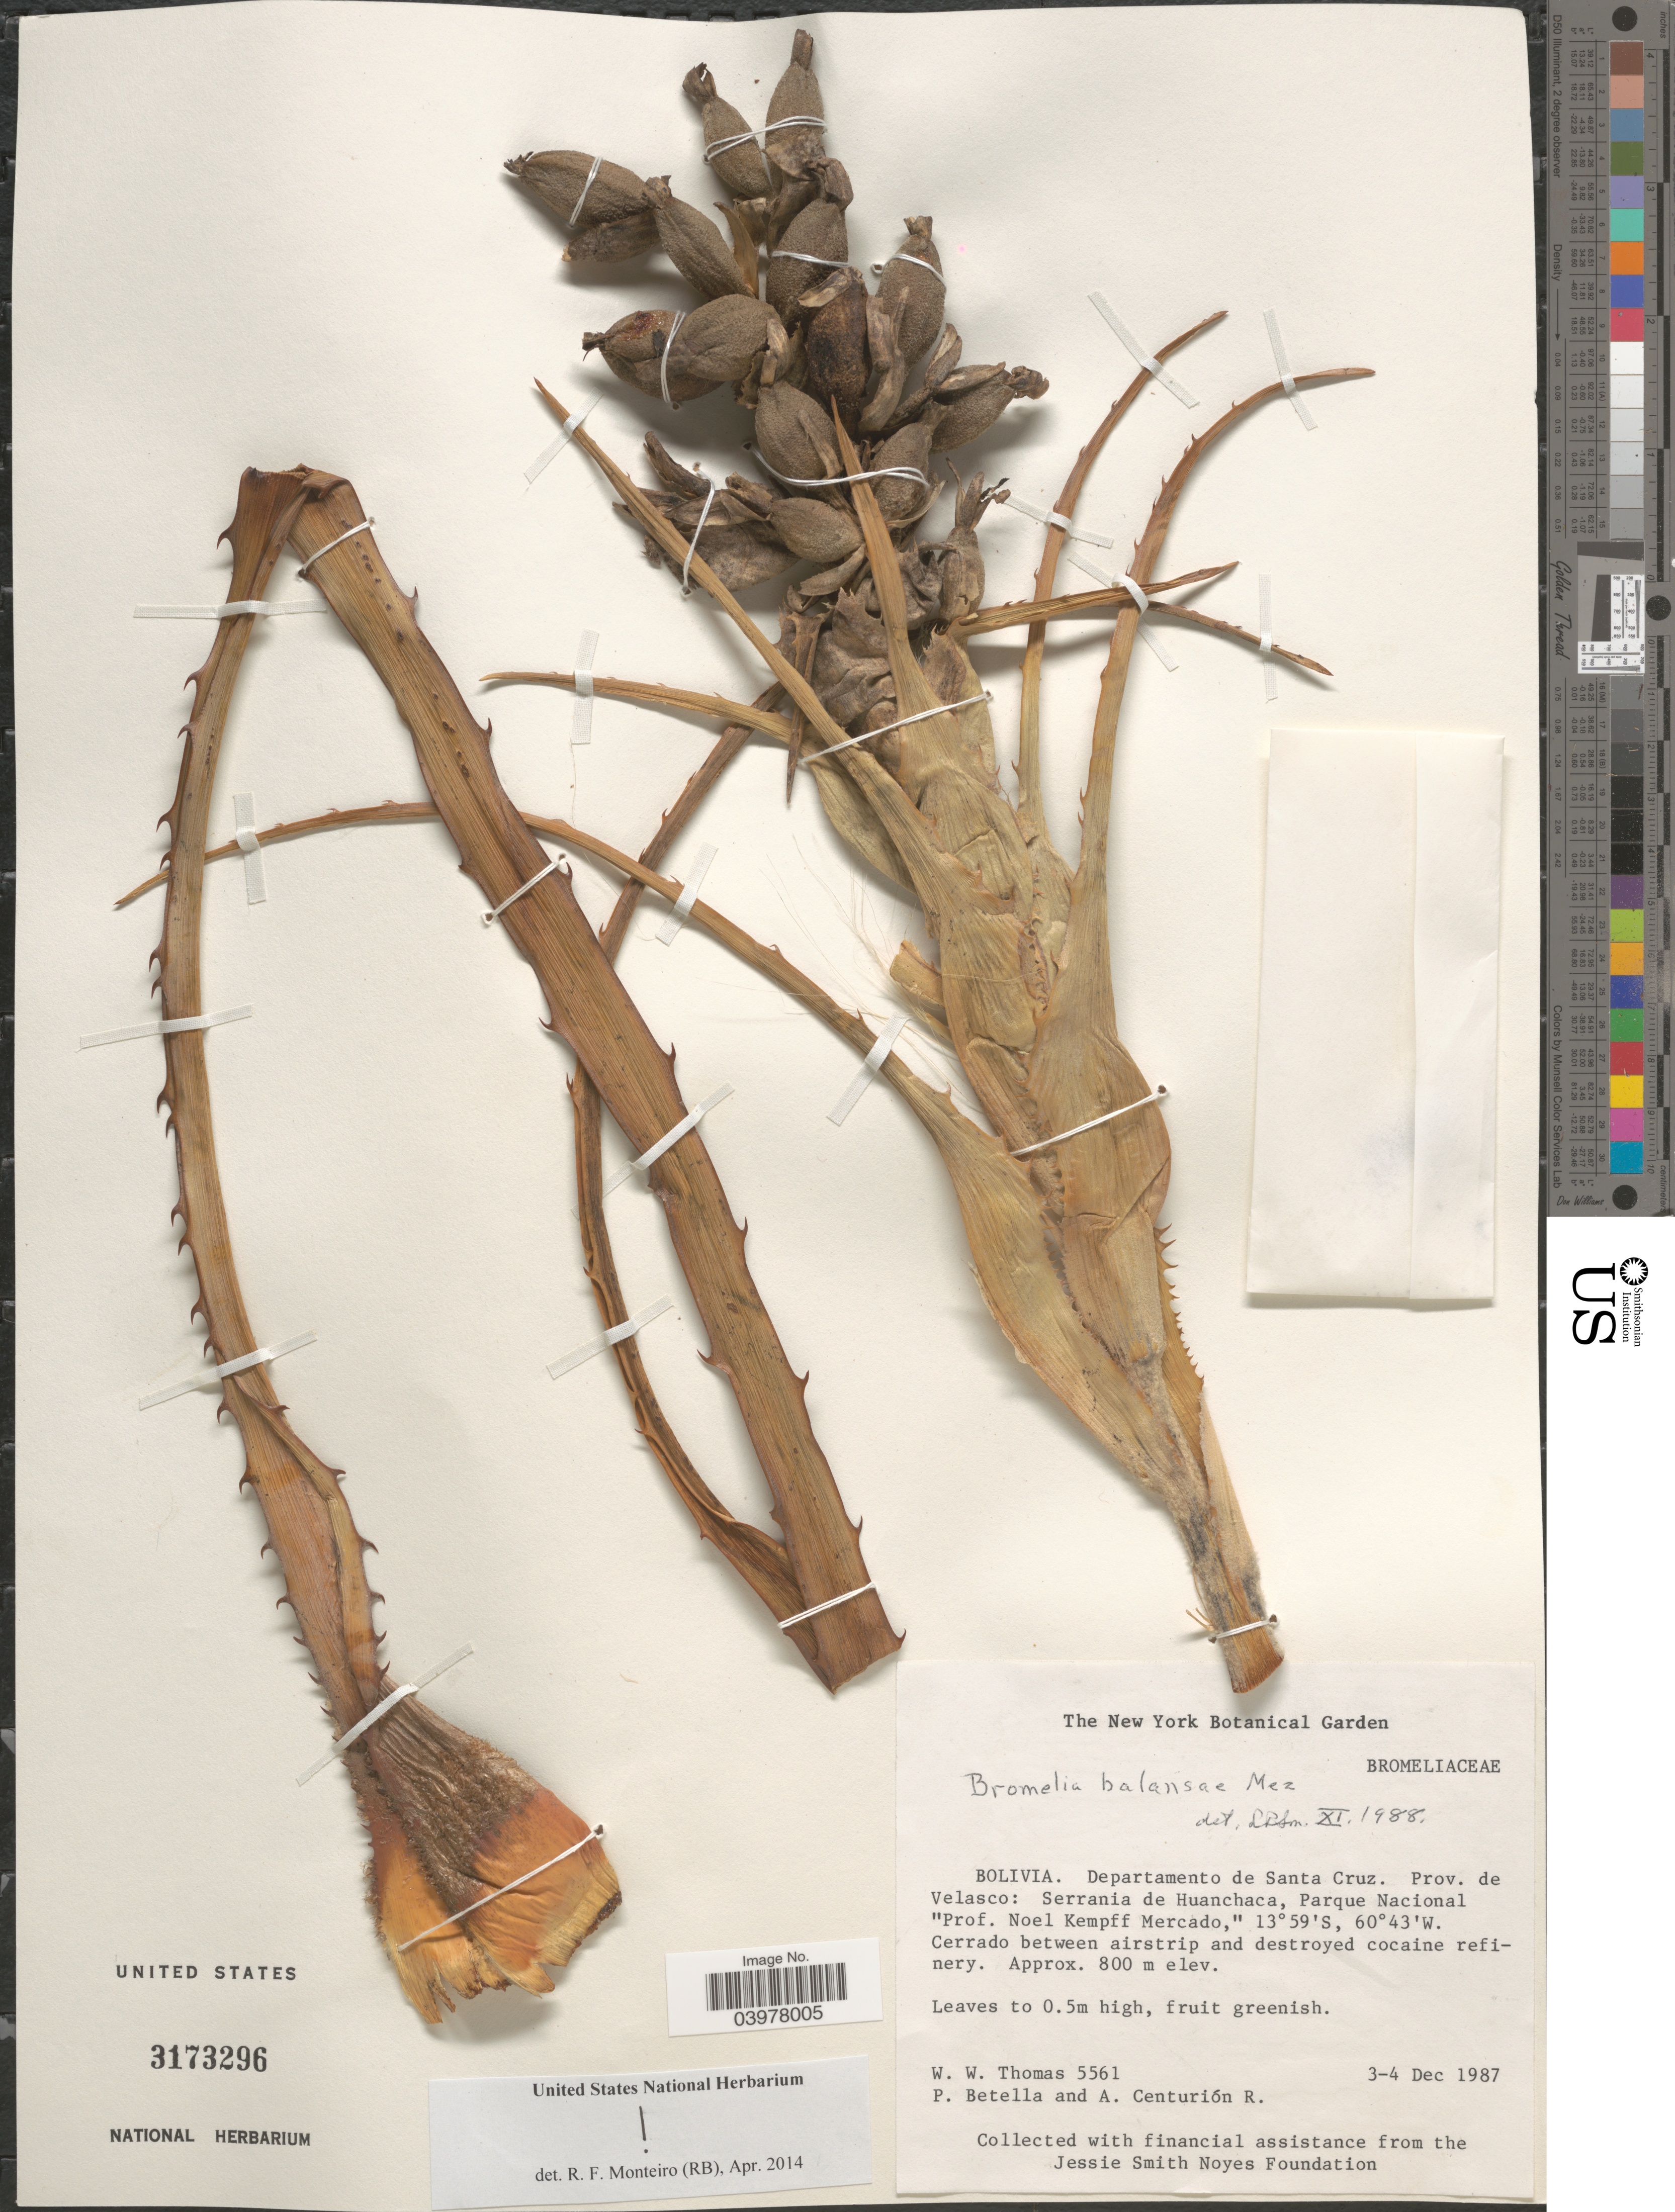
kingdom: Plantae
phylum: Tracheophyta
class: Liliopsida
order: Poales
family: Bromeliaceae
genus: Bromelia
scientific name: Bromelia balansae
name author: Mez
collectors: W. Thomas, P. Betella & A. Centurión R.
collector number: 5561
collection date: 1987-12-03/1987-12-04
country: Bolivia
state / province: Santa Cruz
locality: Departamento de Santa Cruz. Prov. de Velasco: Serrania de Huanchaca, Parque Nacional "Prof. Noel Kempff Mercado,". Cerrado between airstrip and destroyed cocaine refinery.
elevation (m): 800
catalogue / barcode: US 3173296